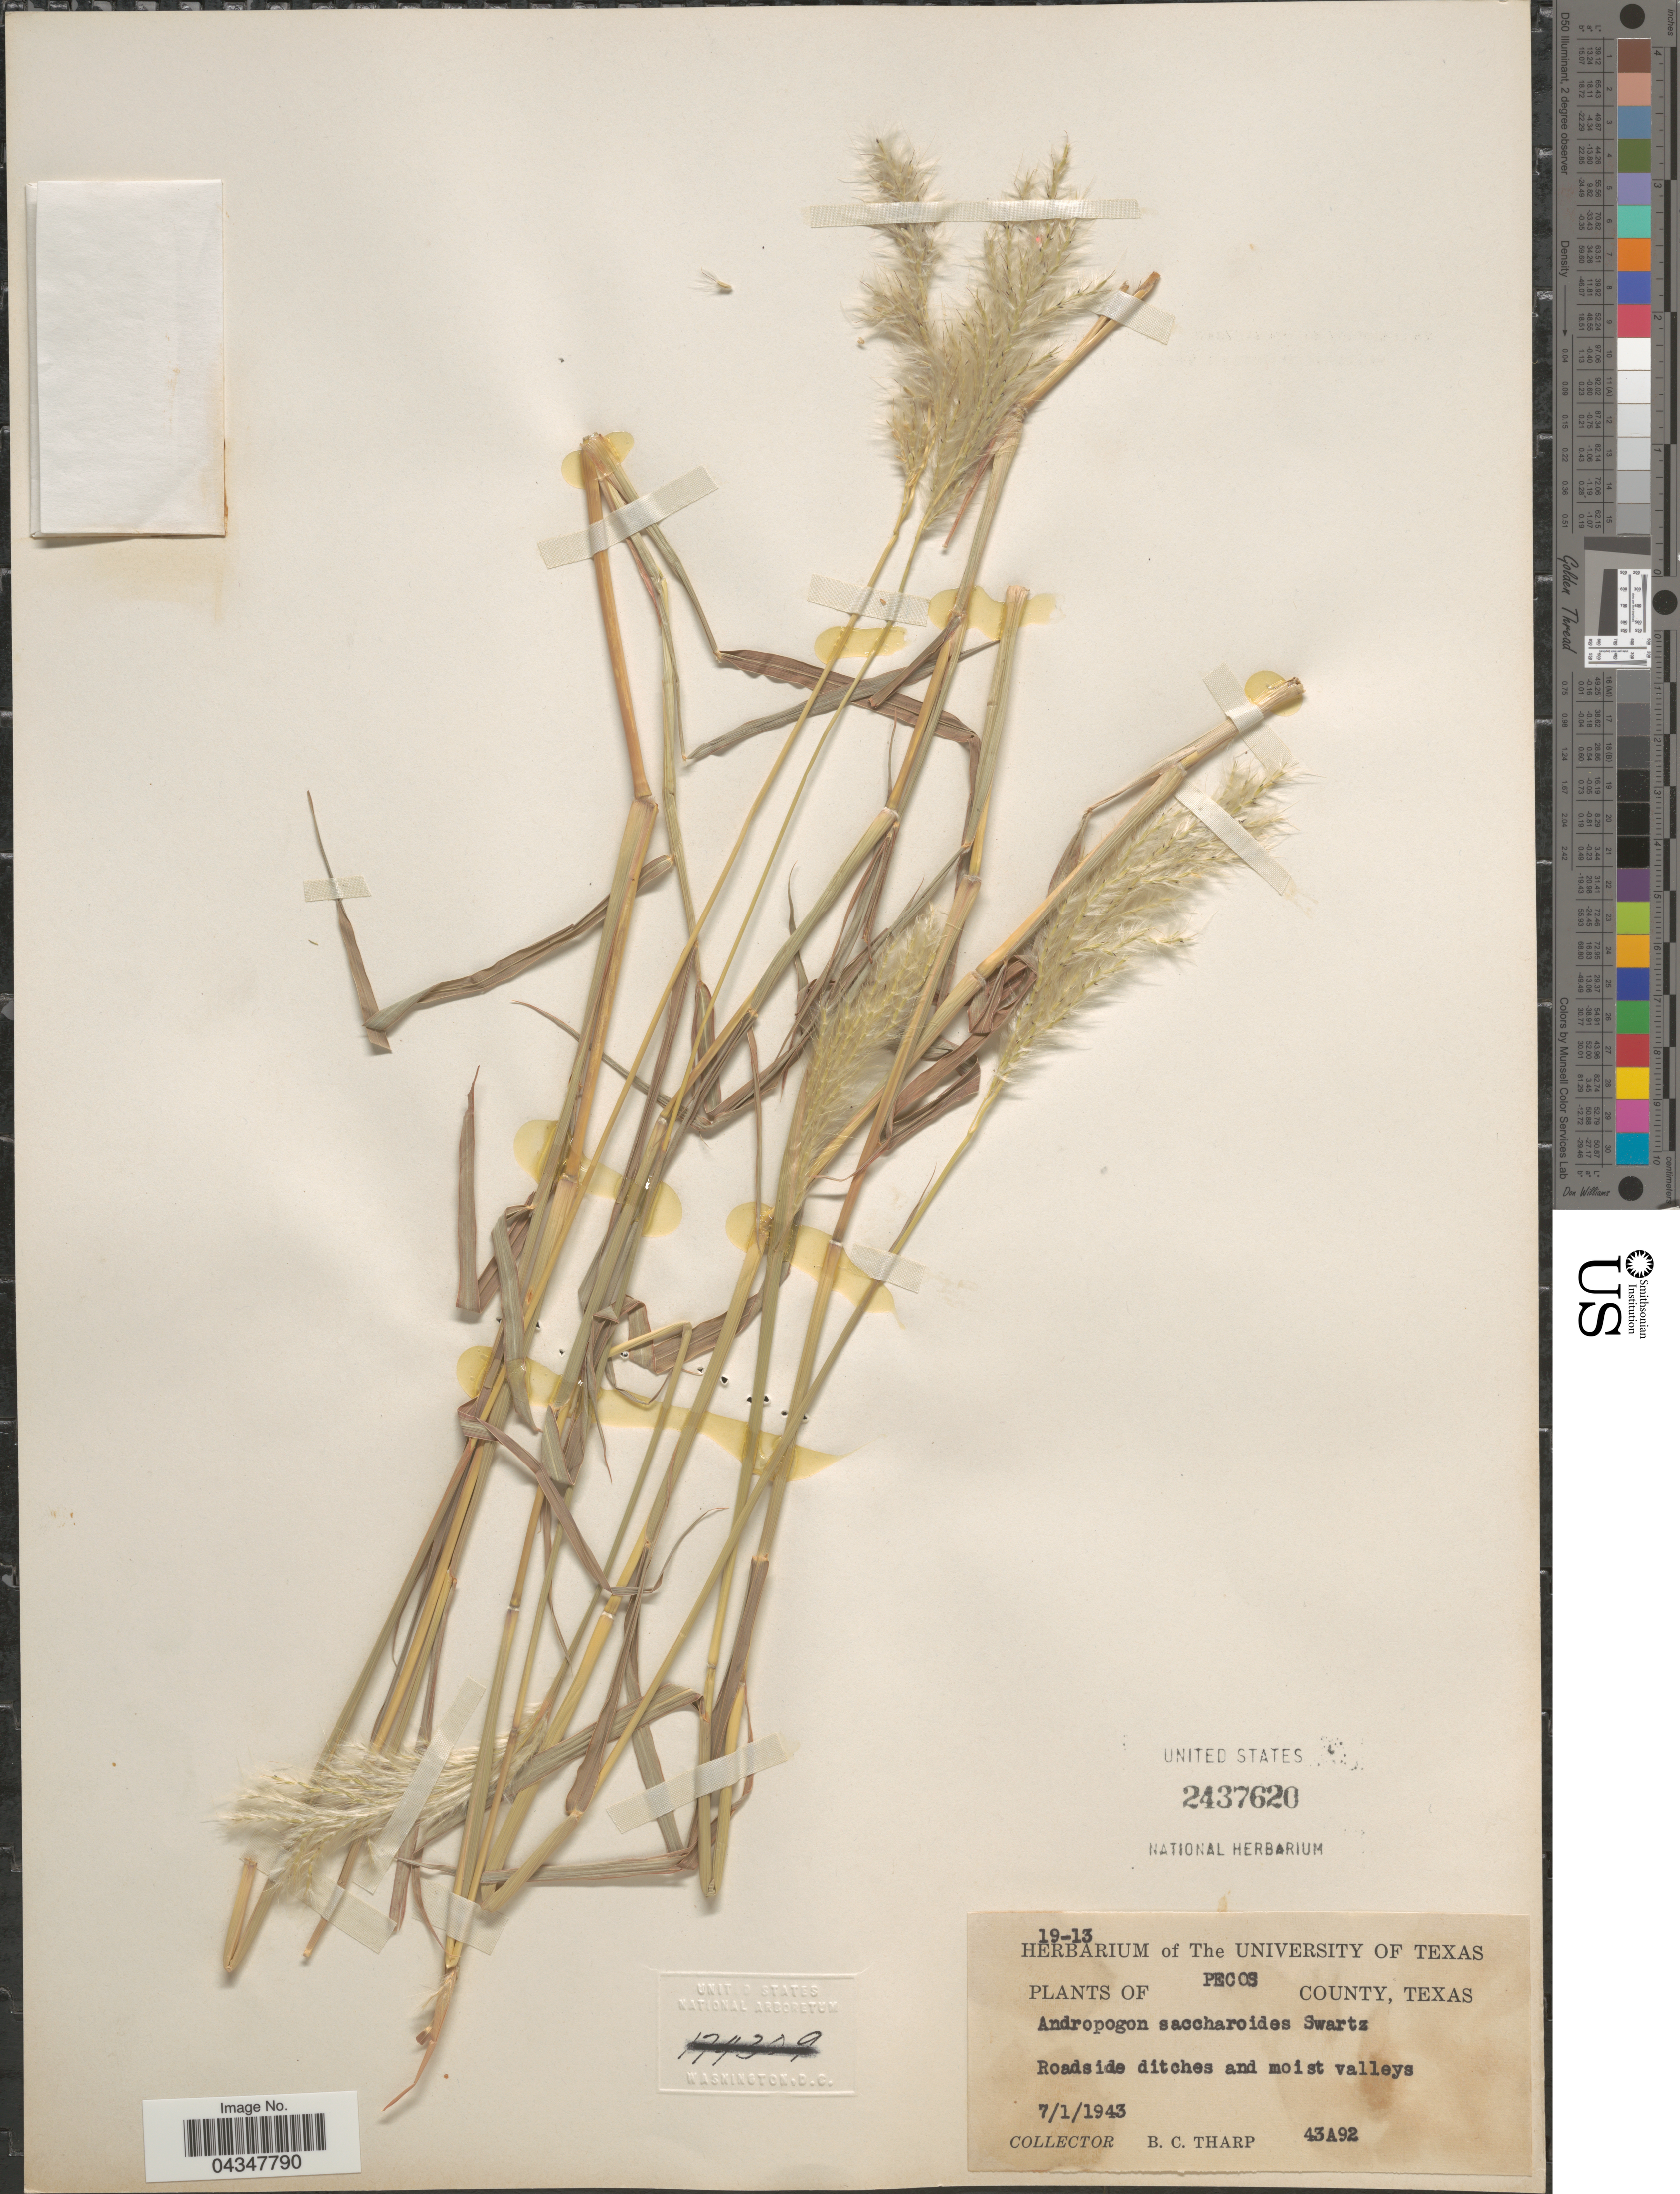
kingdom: Plantae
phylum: Tracheophyta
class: Liliopsida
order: Poales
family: Poaceae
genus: Bothriochloa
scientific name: Bothriochloa saccharoides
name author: (Sw.) Rydb.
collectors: B. C. Tharp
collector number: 43A92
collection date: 1943-07-01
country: United States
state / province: Texas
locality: Pecos County. Roadside ditches and moist valleys.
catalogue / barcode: US 2437620